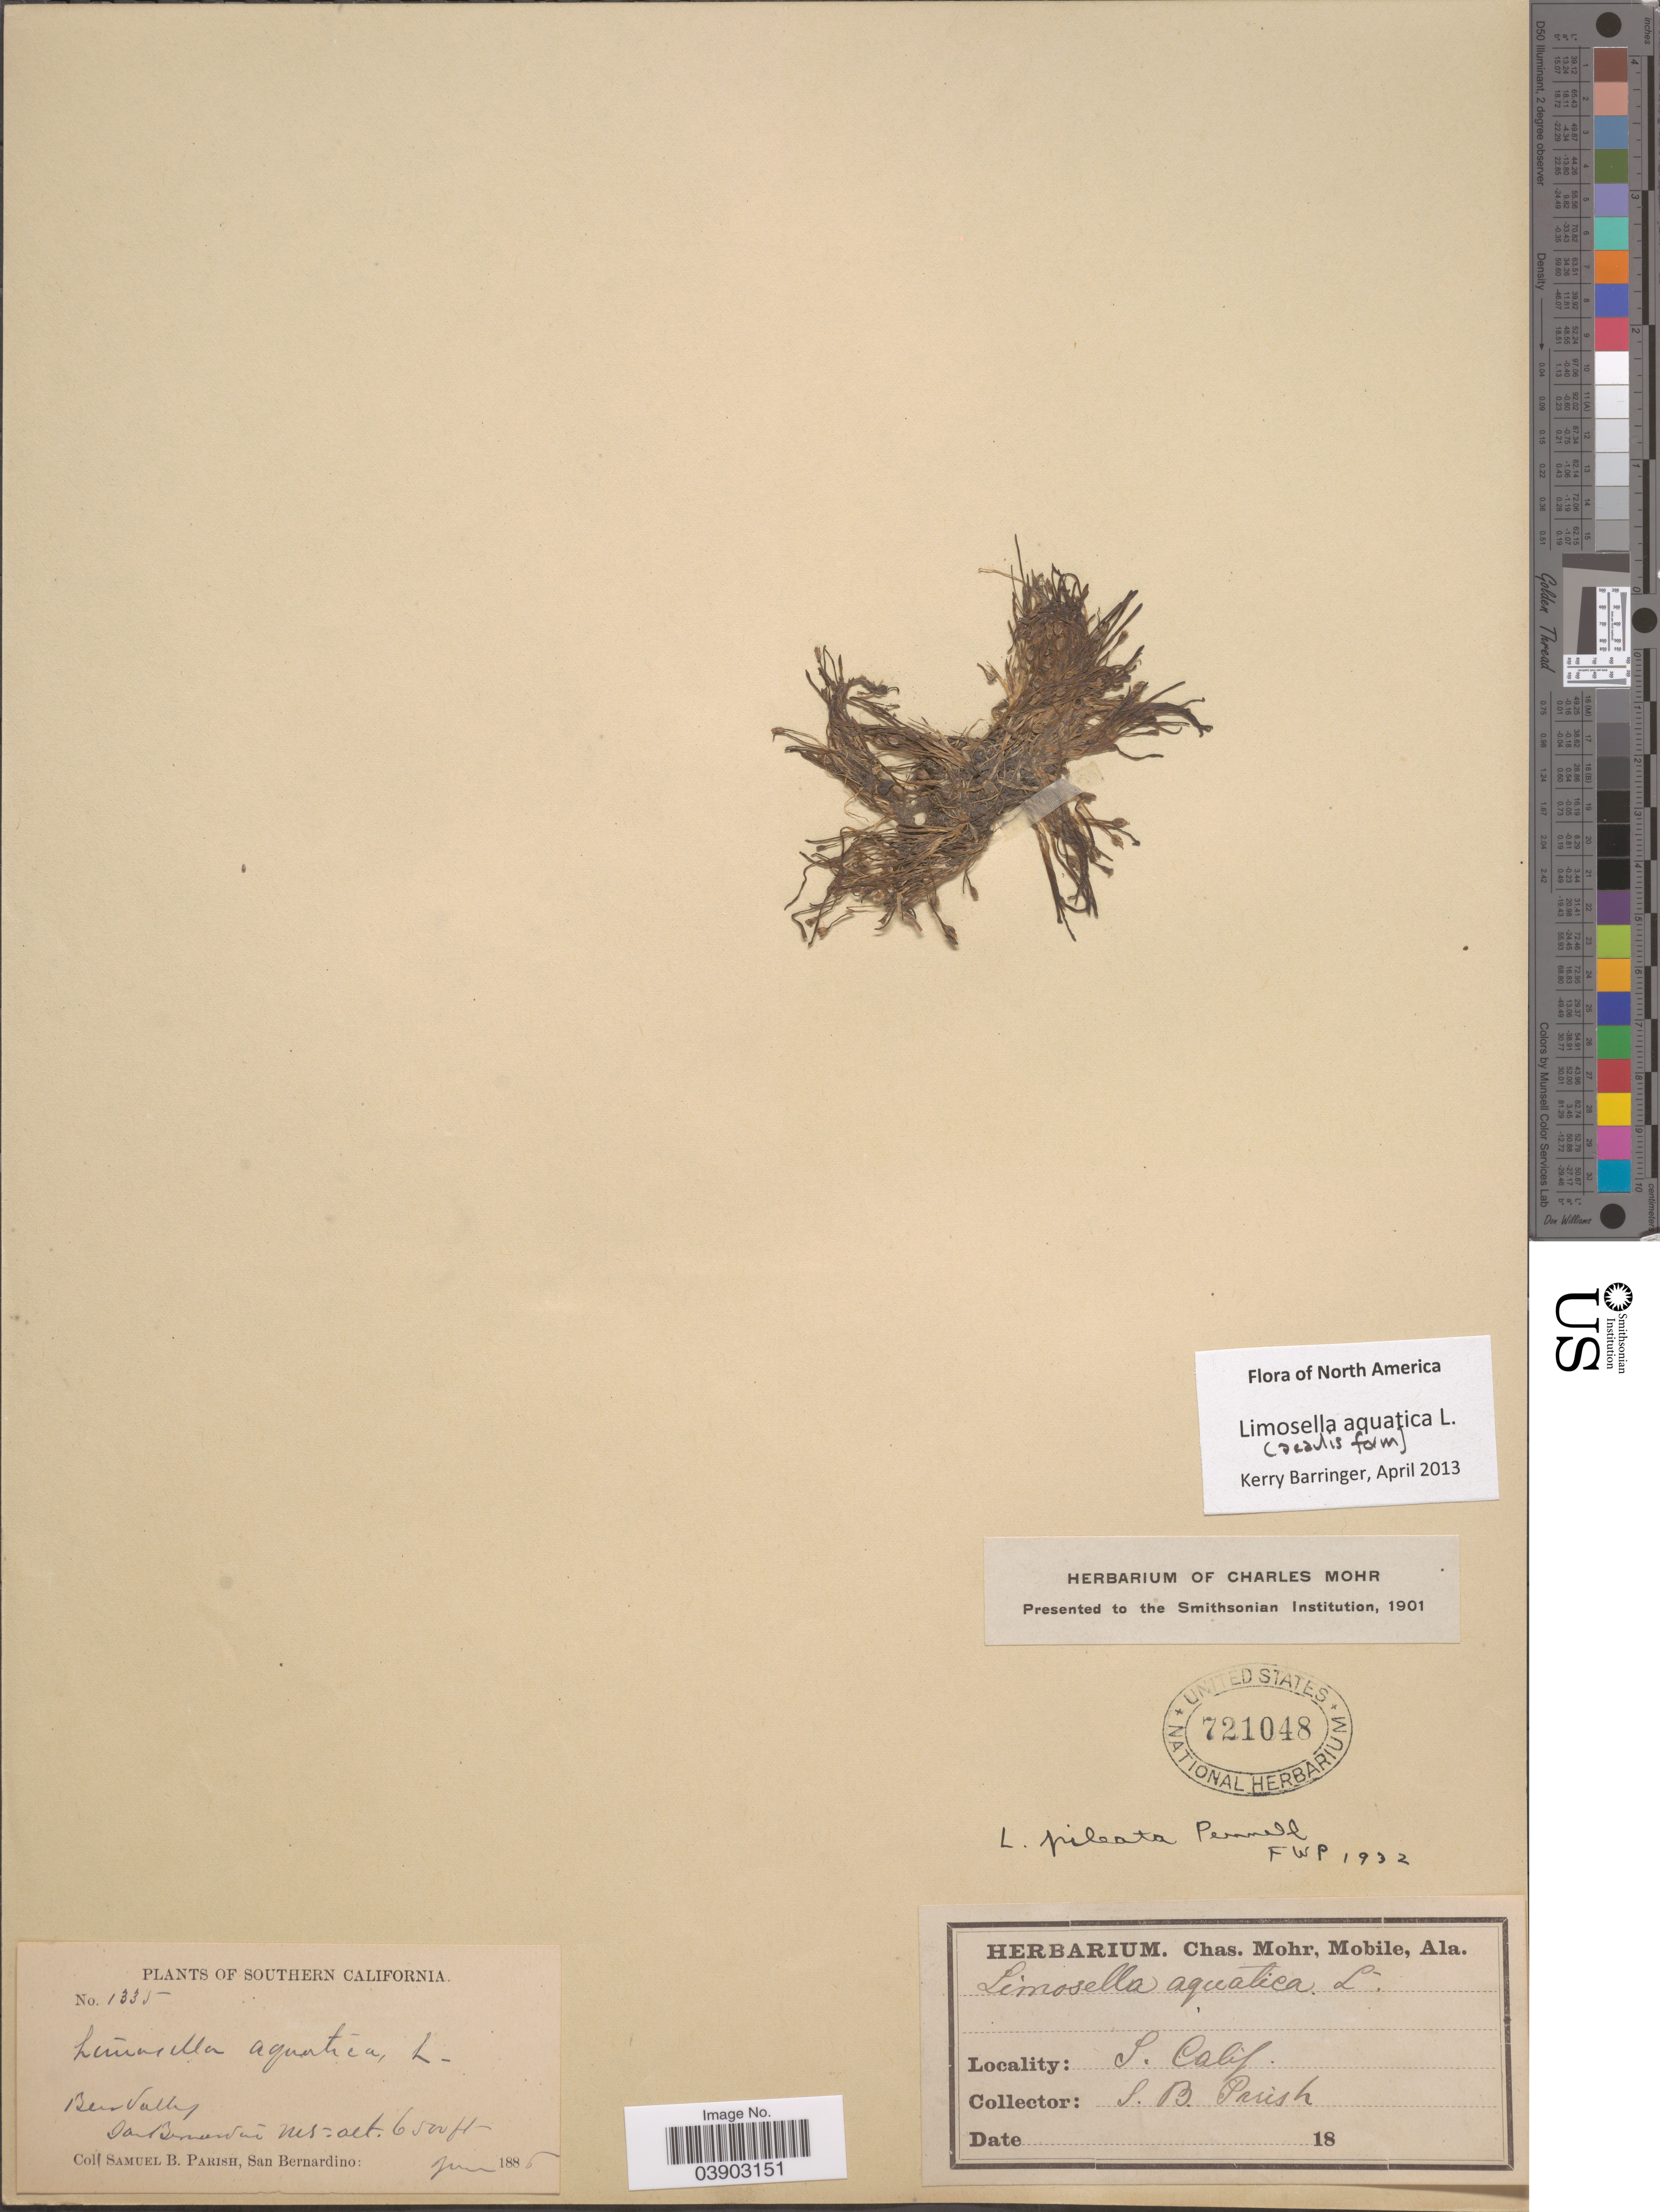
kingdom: Plantae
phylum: Tracheophyta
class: Magnoliopsida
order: Lamiales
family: Scrophulariaceae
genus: Limosella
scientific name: Limosella aquatica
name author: L.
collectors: S. B. Parish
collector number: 1335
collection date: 1885-06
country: United States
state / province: California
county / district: San Bernardino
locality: Southern California. Ben Valley. San Bernardino Mts.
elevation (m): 1981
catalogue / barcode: US 721048